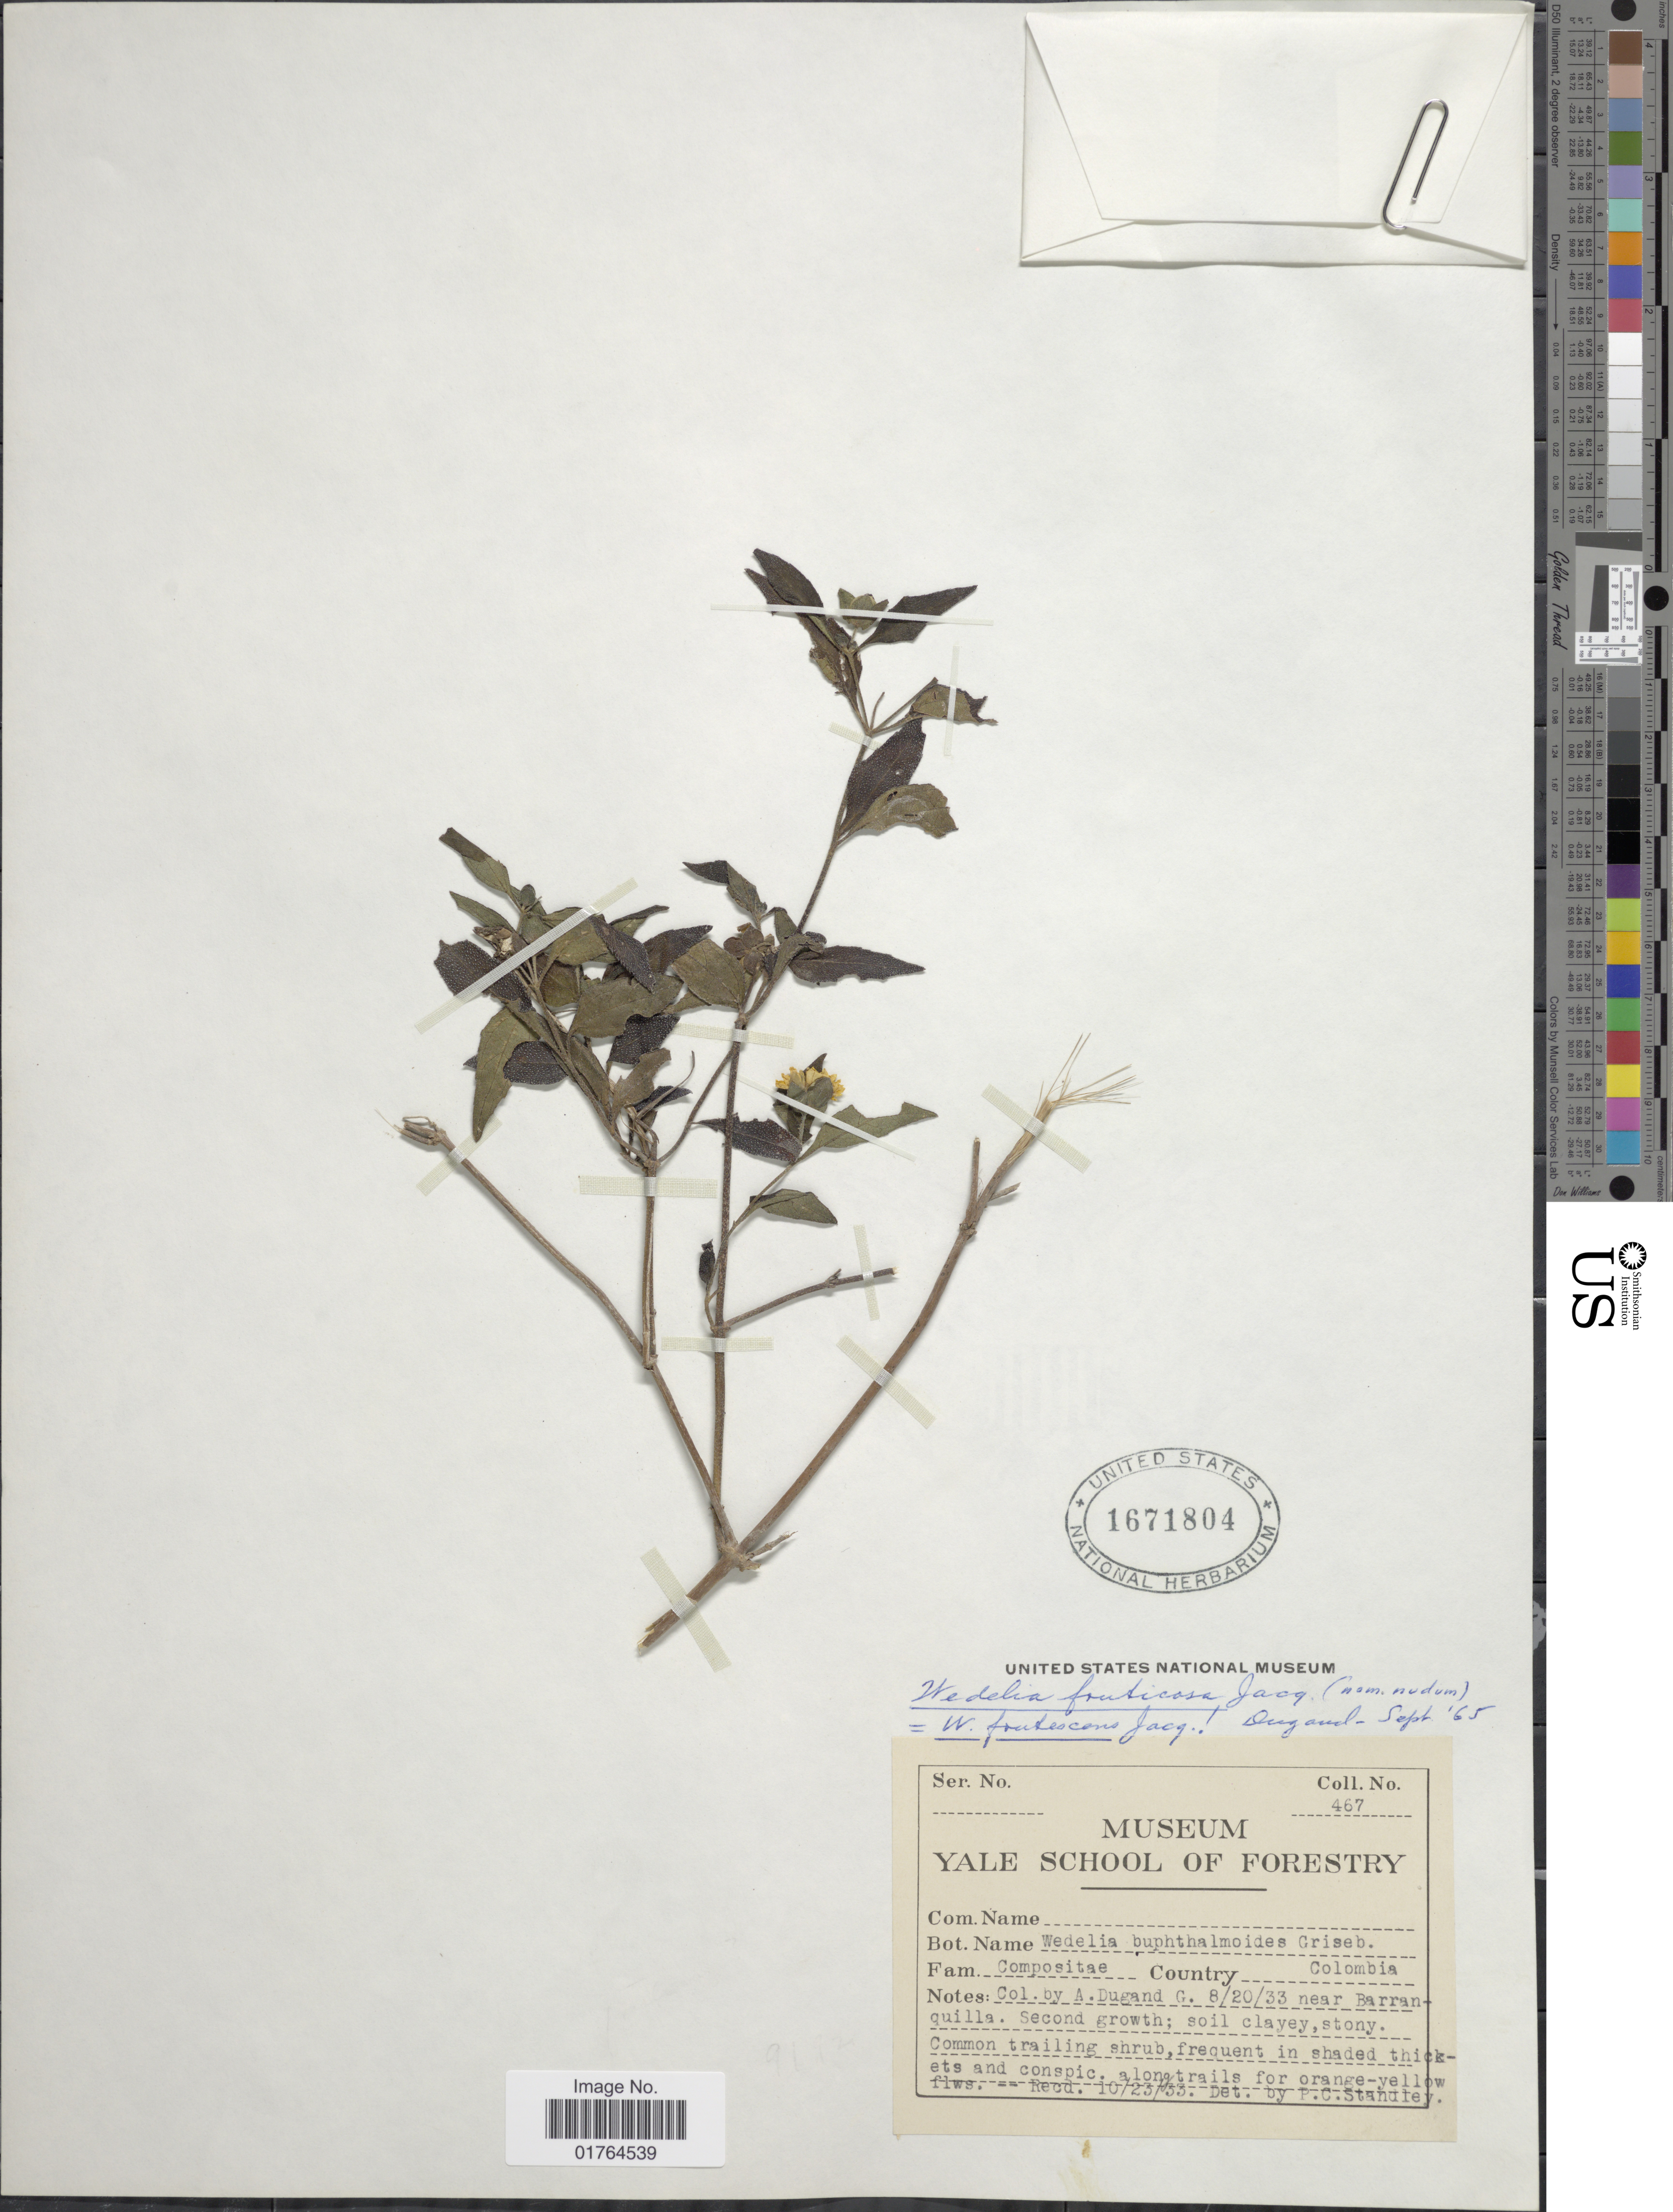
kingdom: Plantae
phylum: Tracheophyta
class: Magnoliopsida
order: Asterales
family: Asteraceae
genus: Wedelia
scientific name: Wedelia fruticosa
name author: Jacq.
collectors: A. Dugand G.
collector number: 467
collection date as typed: Transcribed d/m/y: 20/8/33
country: Colombia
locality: Barranquilla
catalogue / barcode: US 1671804